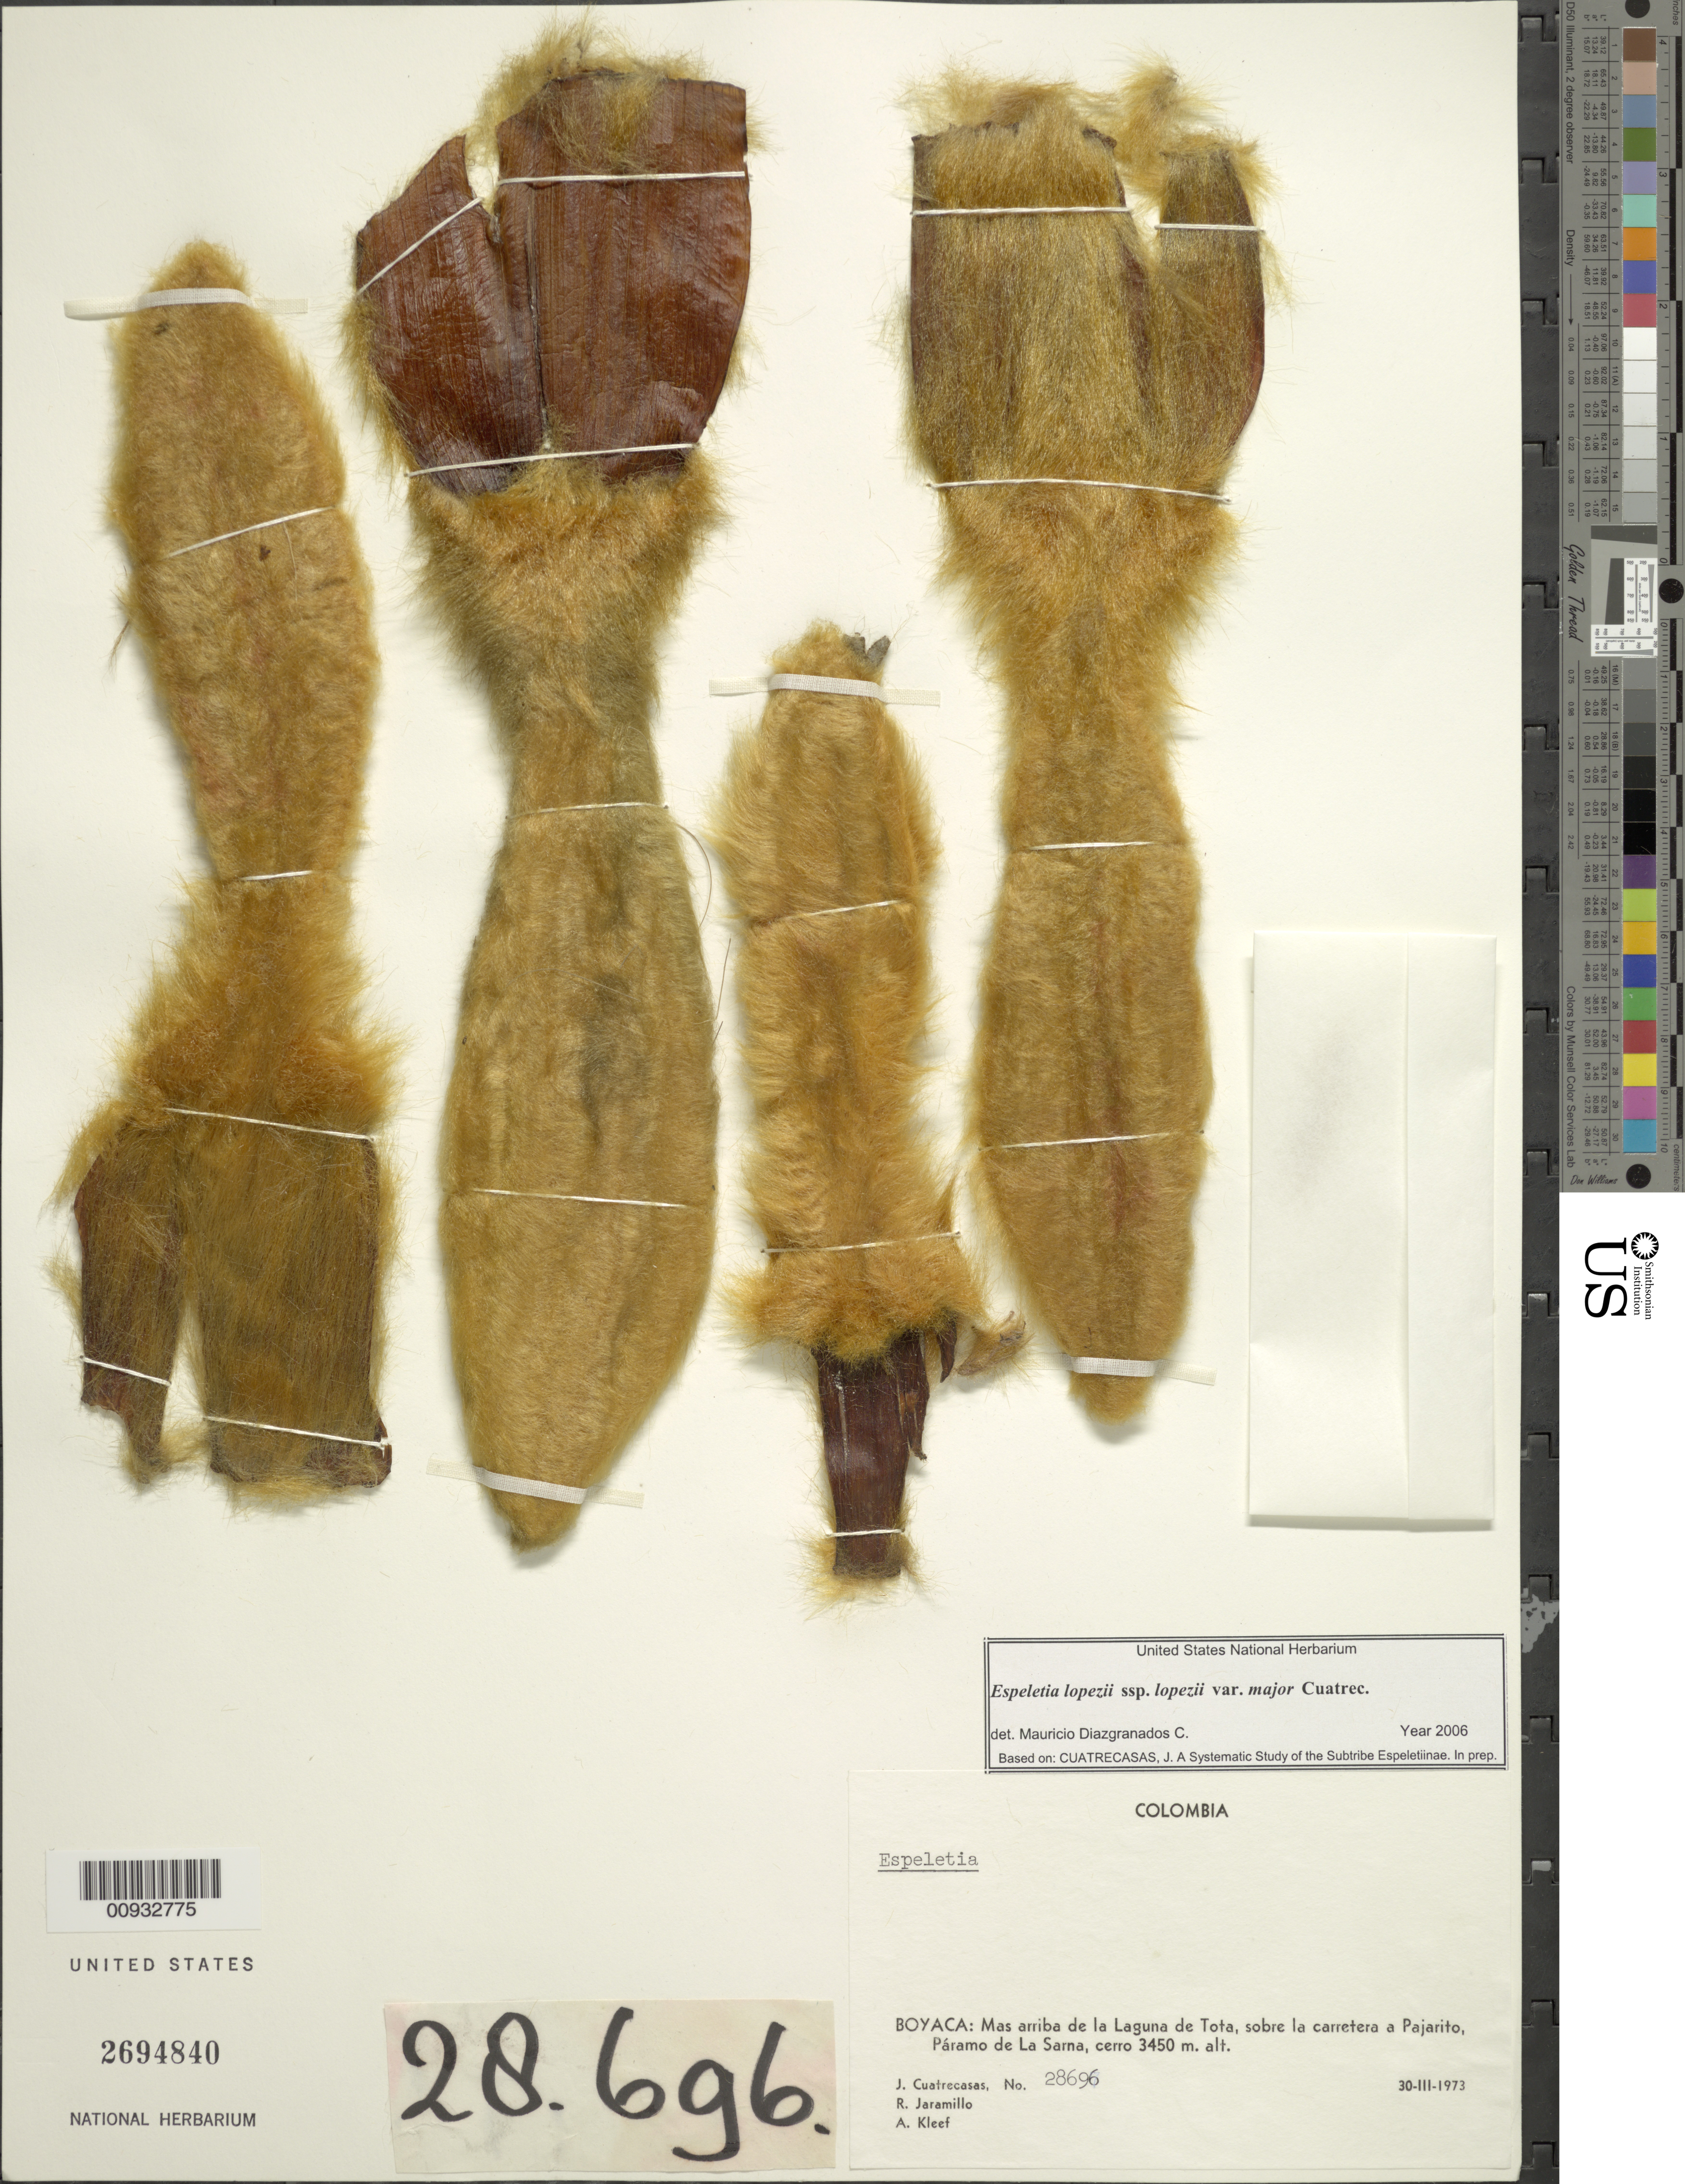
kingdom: Plantae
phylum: Tracheophyta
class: Magnoliopsida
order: Asterales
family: Asteraceae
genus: Espeletia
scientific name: Espeletia lopezii var. major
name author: Cuatrec.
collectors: J. Cuatrecasas, R. Jaramillo M. & A. Kleef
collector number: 28696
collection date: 1973-03-30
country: Colombia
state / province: Boyacá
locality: Mas arriba de la Laguna de Tota, sobre la carretera a Pajarito. Paramo de La Sarna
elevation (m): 3450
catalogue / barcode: US 2694840